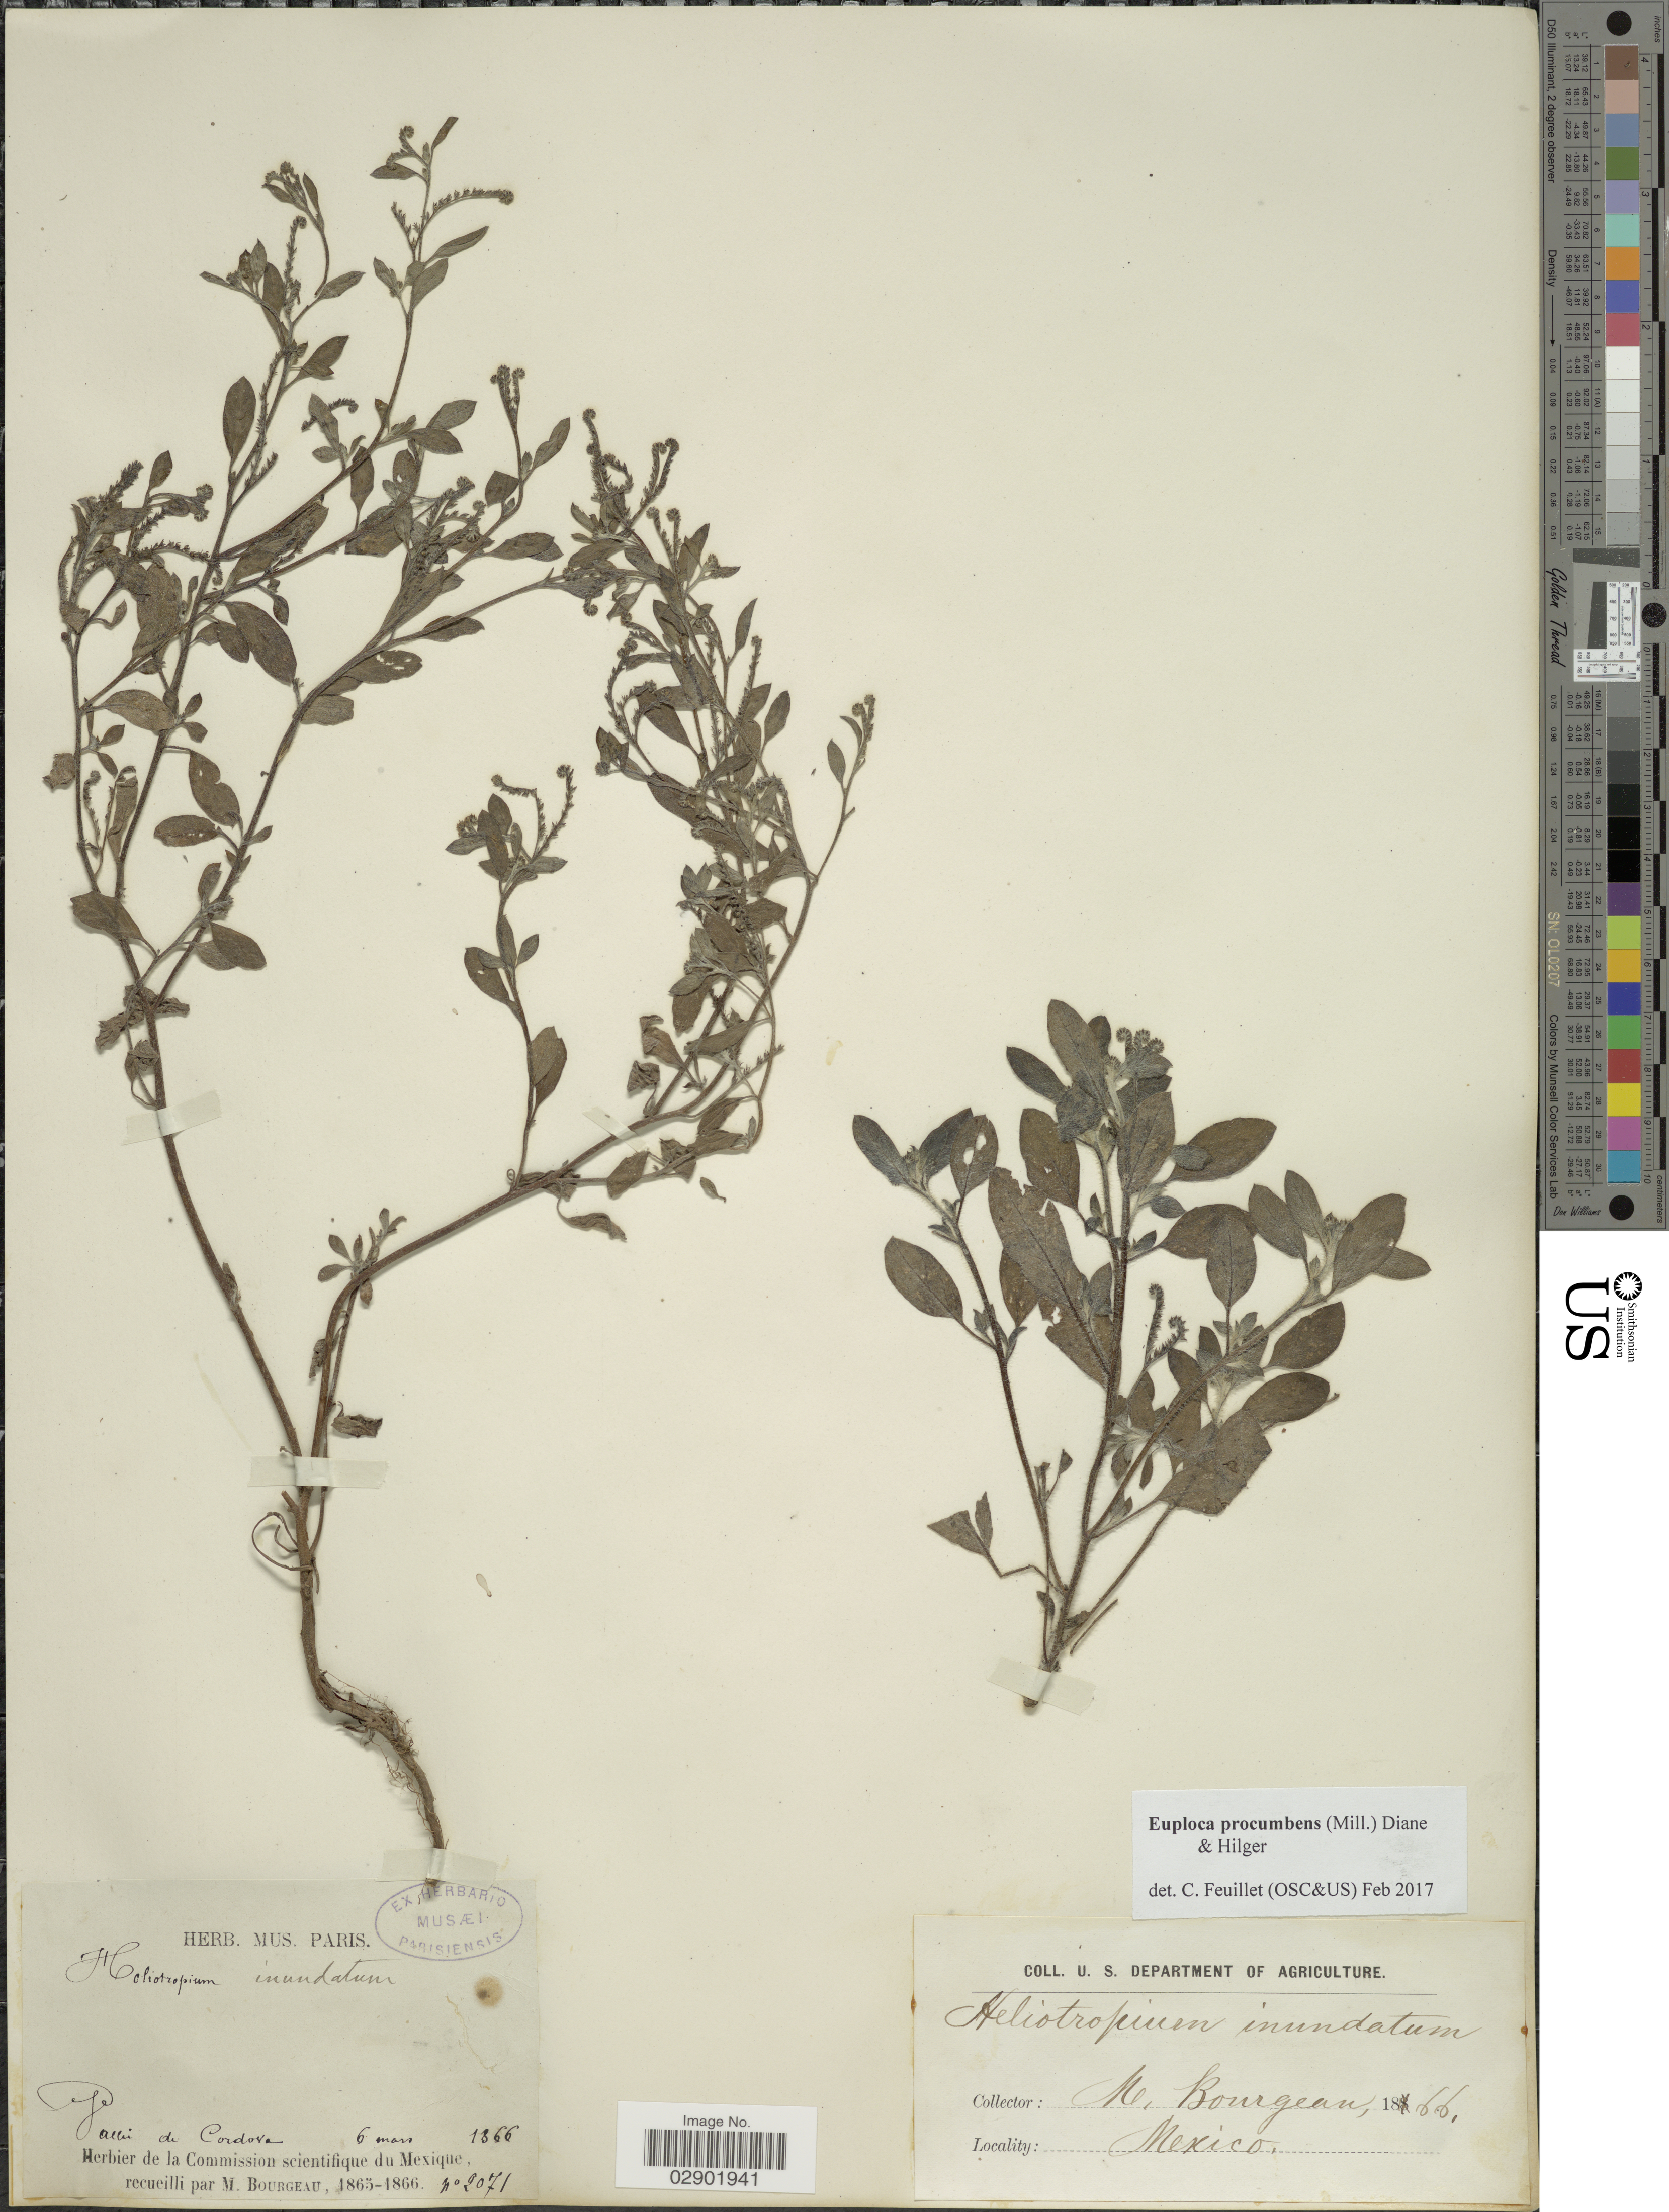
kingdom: Plantae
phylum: Tracheophyta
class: Magnoliopsida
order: Boraginales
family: Heliotropiaceae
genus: Euploca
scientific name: Euploca procumbens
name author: (Mill.) Diane & Hilger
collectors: M. Bourgeau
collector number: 2071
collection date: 1866-03-06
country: Mexico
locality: Vallée de Cordova.